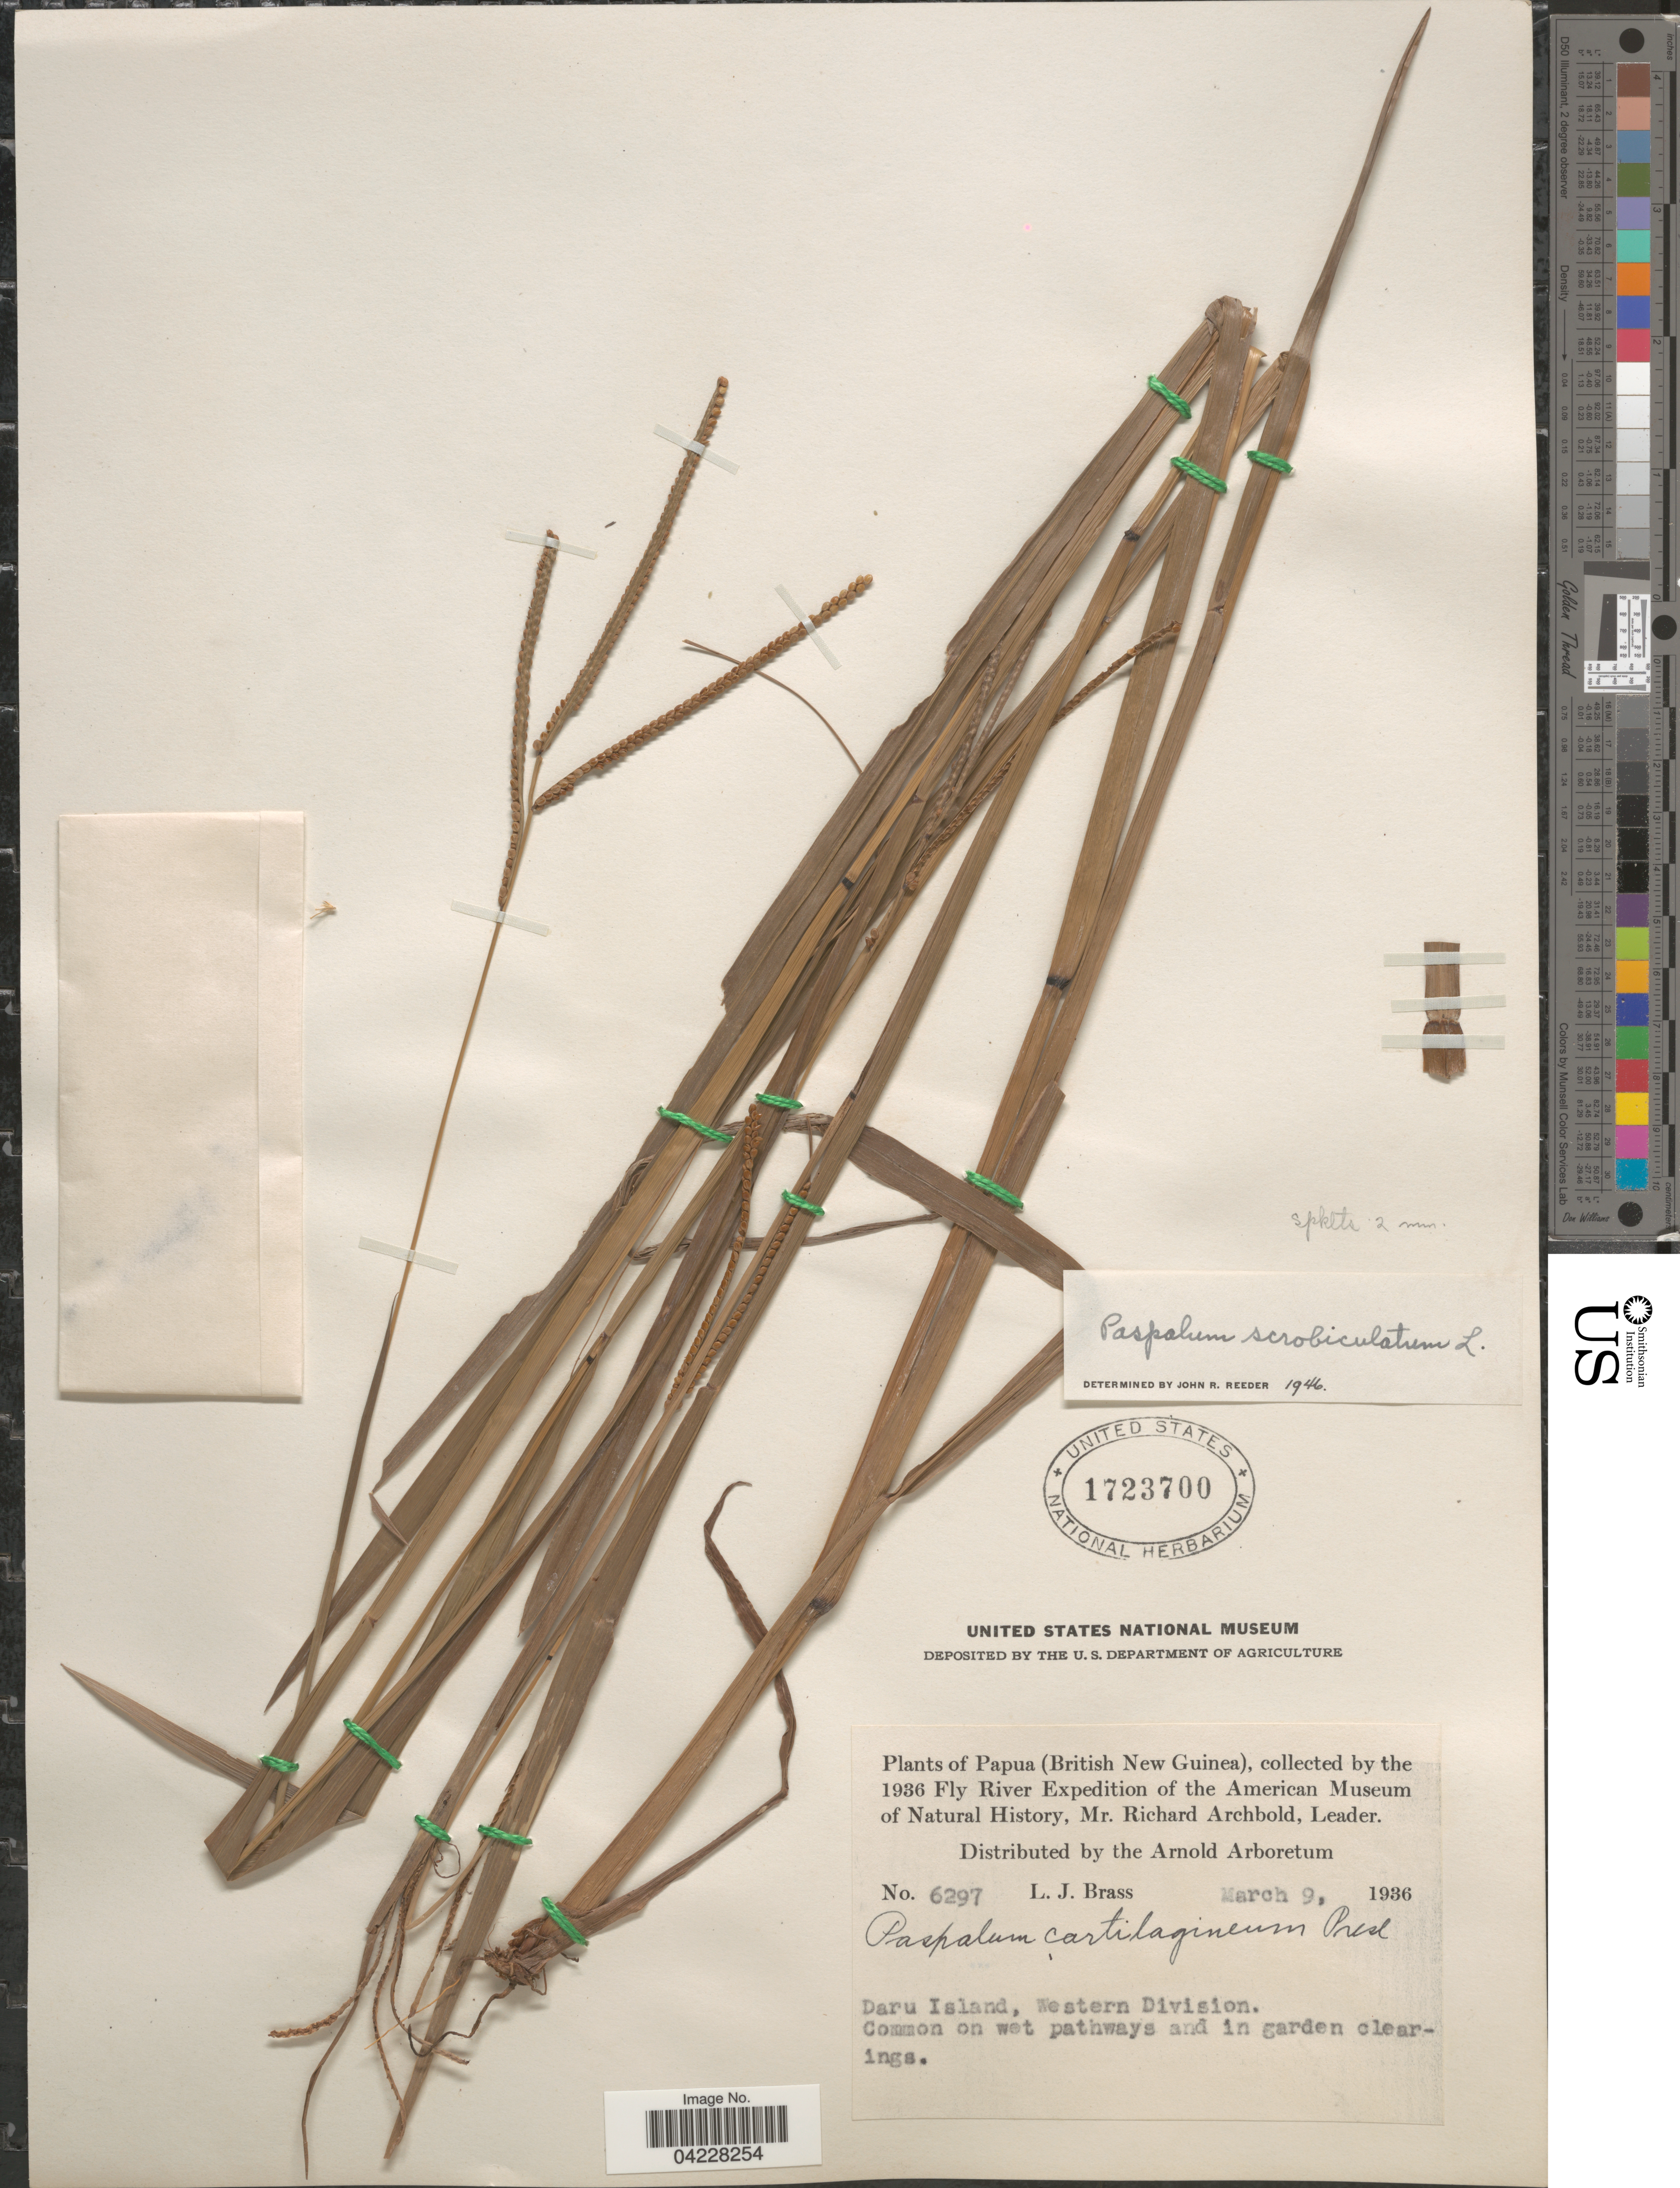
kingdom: Plantae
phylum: Tracheophyta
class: Liliopsida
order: Poales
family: Poaceae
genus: Paspalum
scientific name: Paspalum scrobiculatum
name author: L.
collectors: L. J. Brass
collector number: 6297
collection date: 1936-03-09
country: Papua New Guinea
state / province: Manus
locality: Papua (British New Guinea). 1936 Fly River Expedition of the American Museum of Natural History. Daru Island, Western Division.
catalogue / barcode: US 1723700